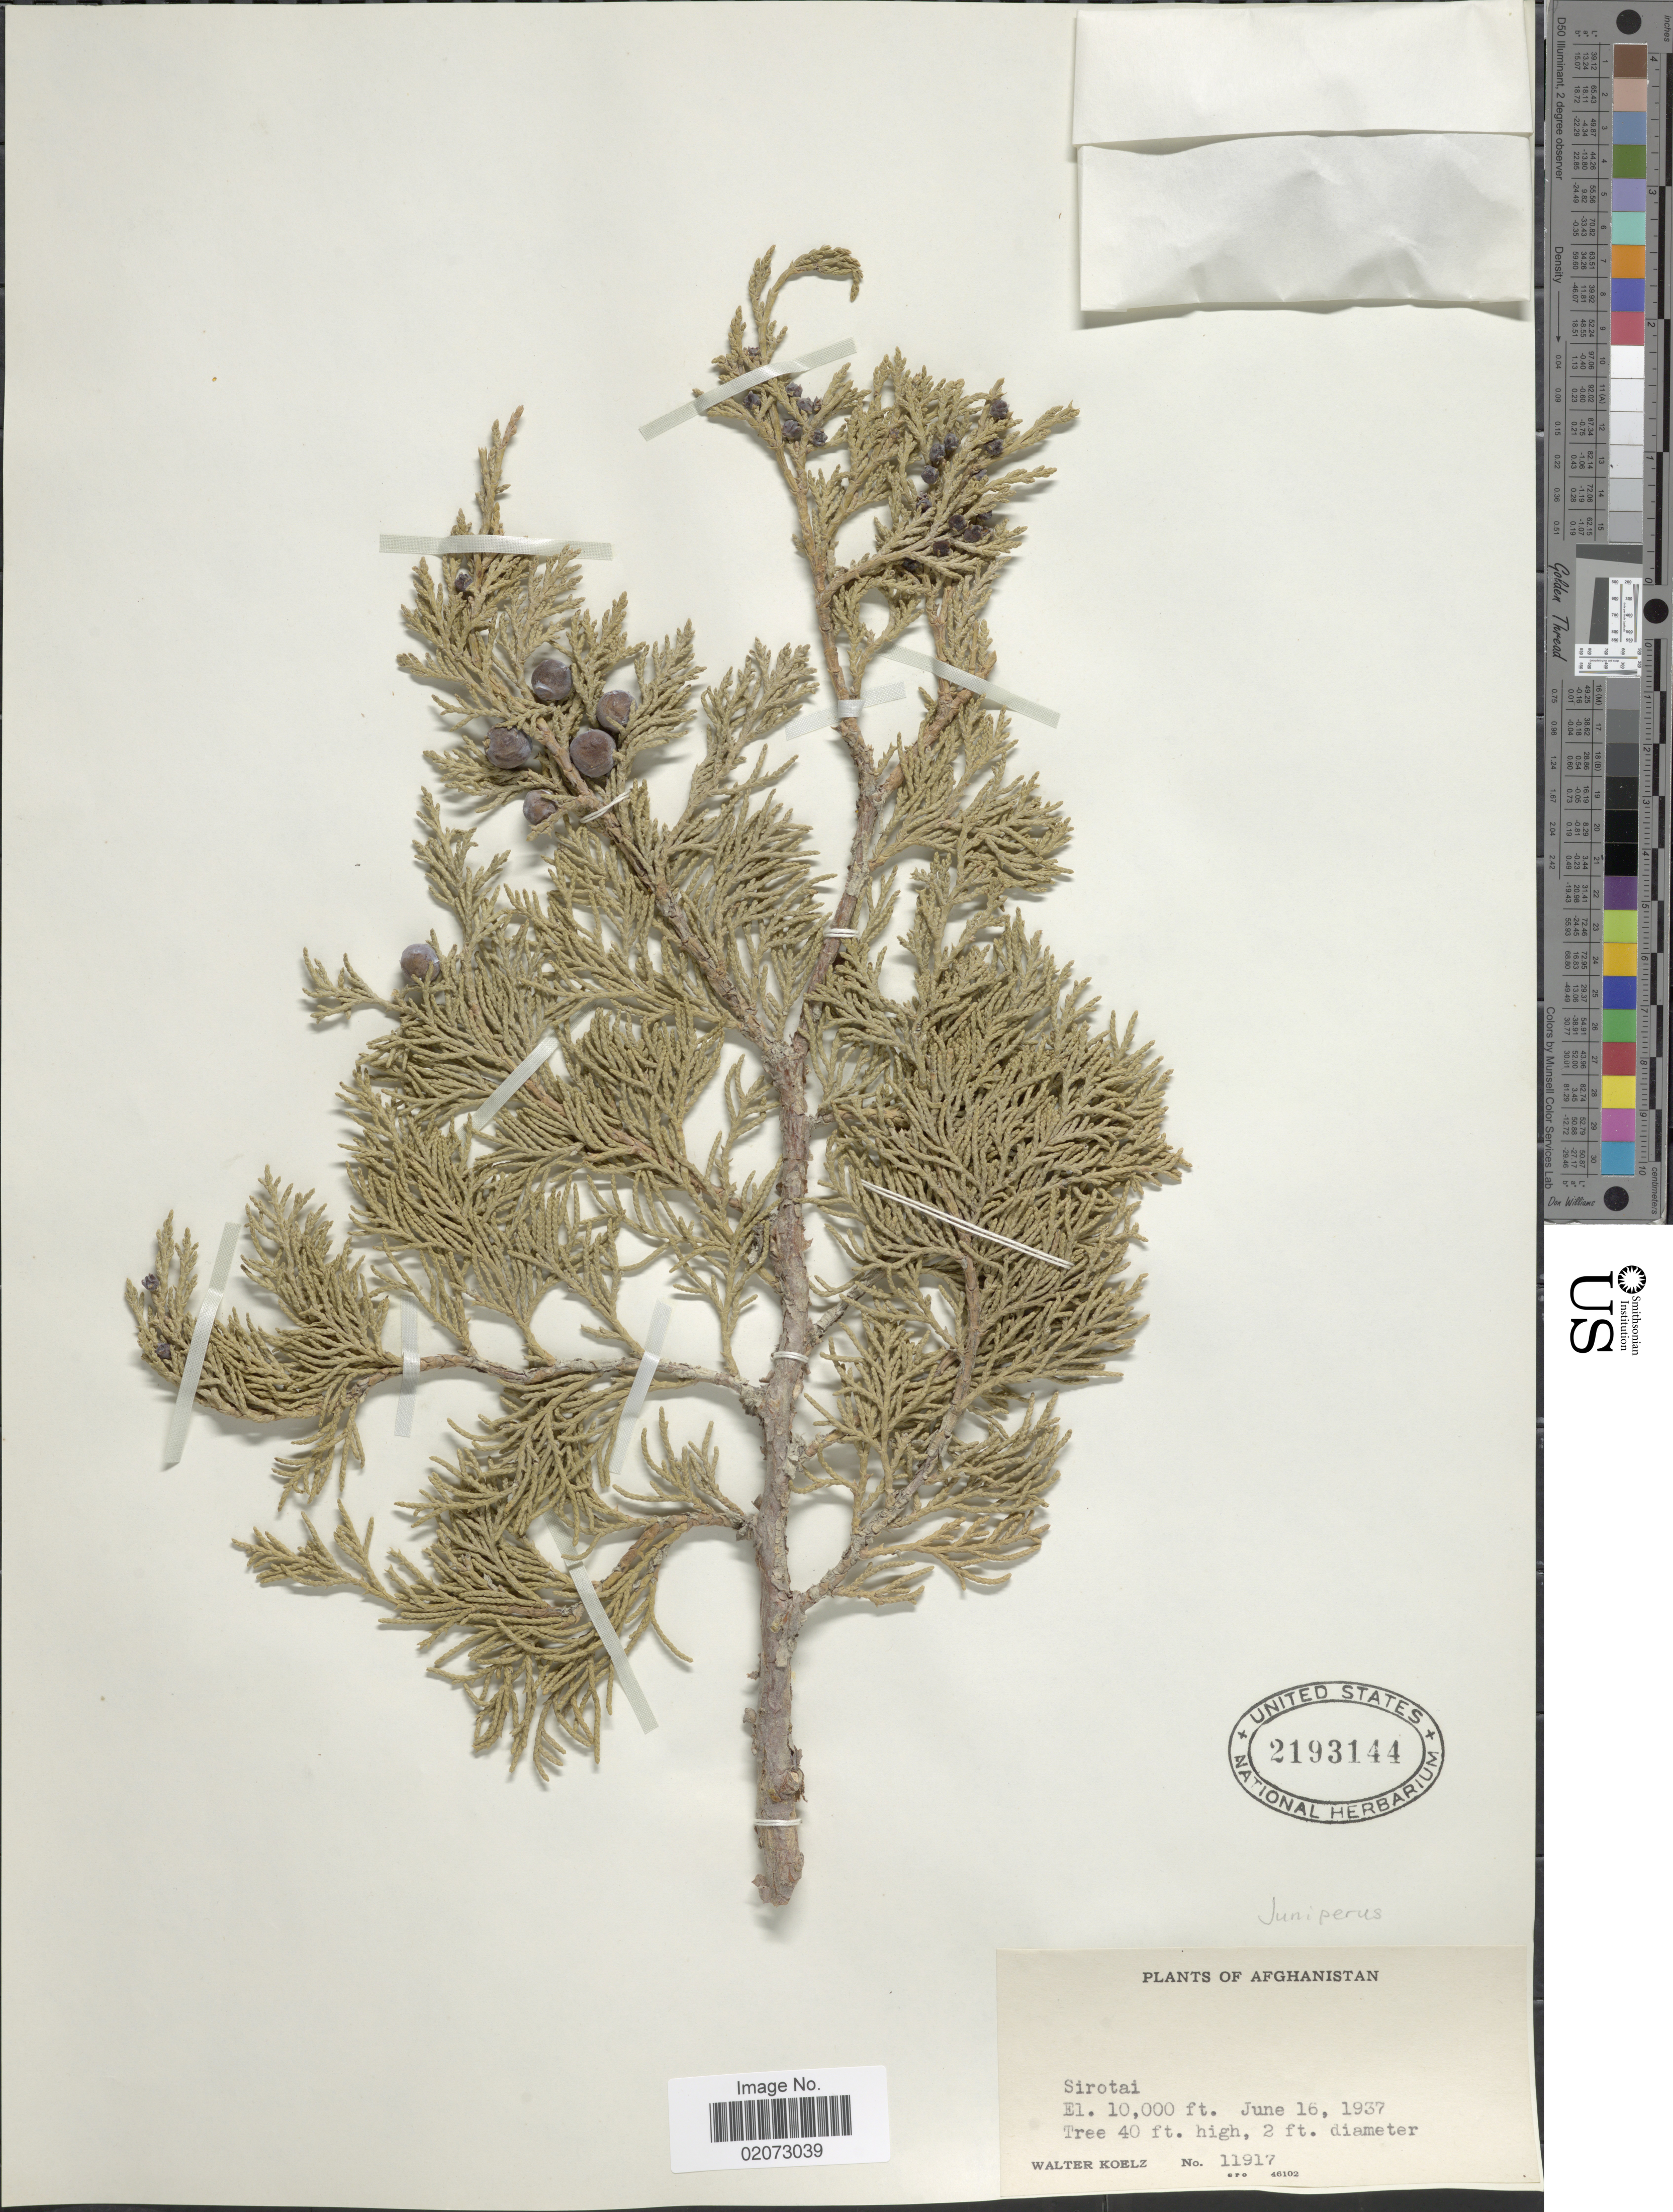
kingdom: Plantae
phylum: Tracheophyta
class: Pinopsida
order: Pinales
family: Pinaceae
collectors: W. N. Koelz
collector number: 11917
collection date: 1937-06-16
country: Afghanistan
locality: Sirotai,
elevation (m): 3048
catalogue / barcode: US 2193144